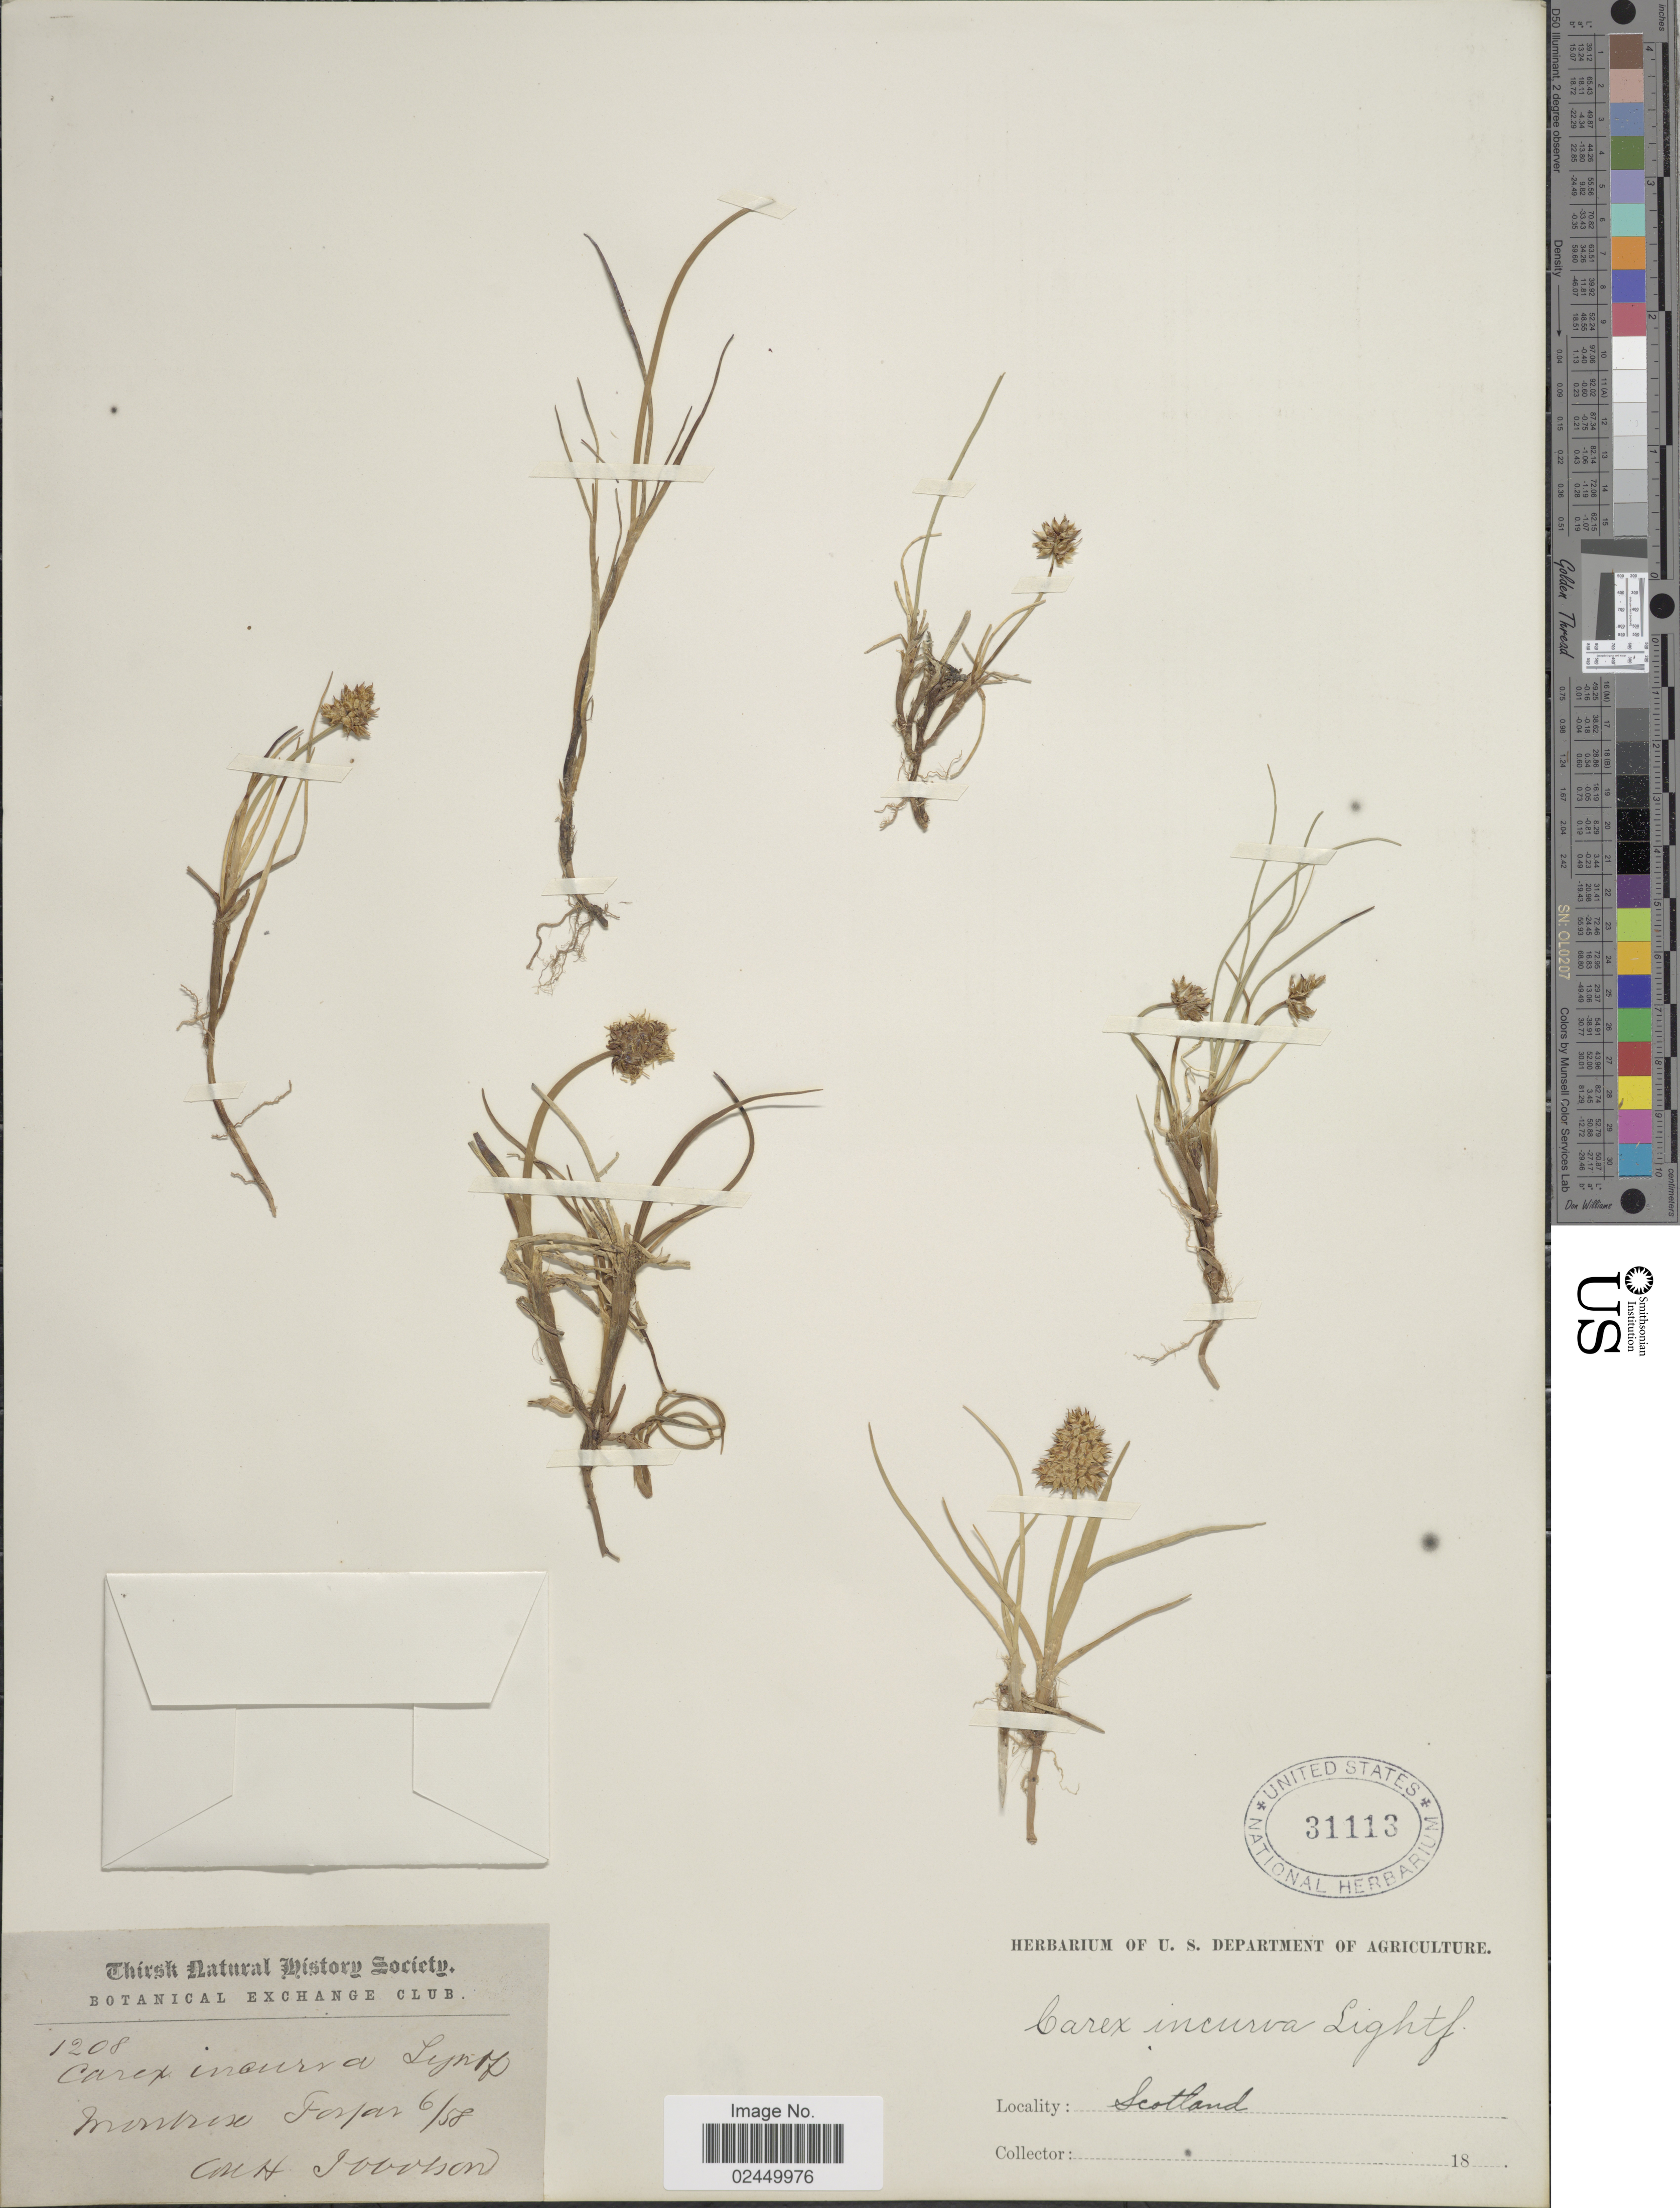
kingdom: Plantae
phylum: Tracheophyta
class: Liliopsida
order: Poales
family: Cyperaceae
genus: Carex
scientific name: Carex maritima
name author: Gunnerus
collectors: H. Ibbotson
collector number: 1208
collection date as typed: Transcribed d/m/y: /6/58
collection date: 1858-06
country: United Kingdom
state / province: Scotland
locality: Montrose Forfar.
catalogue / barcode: US 31113